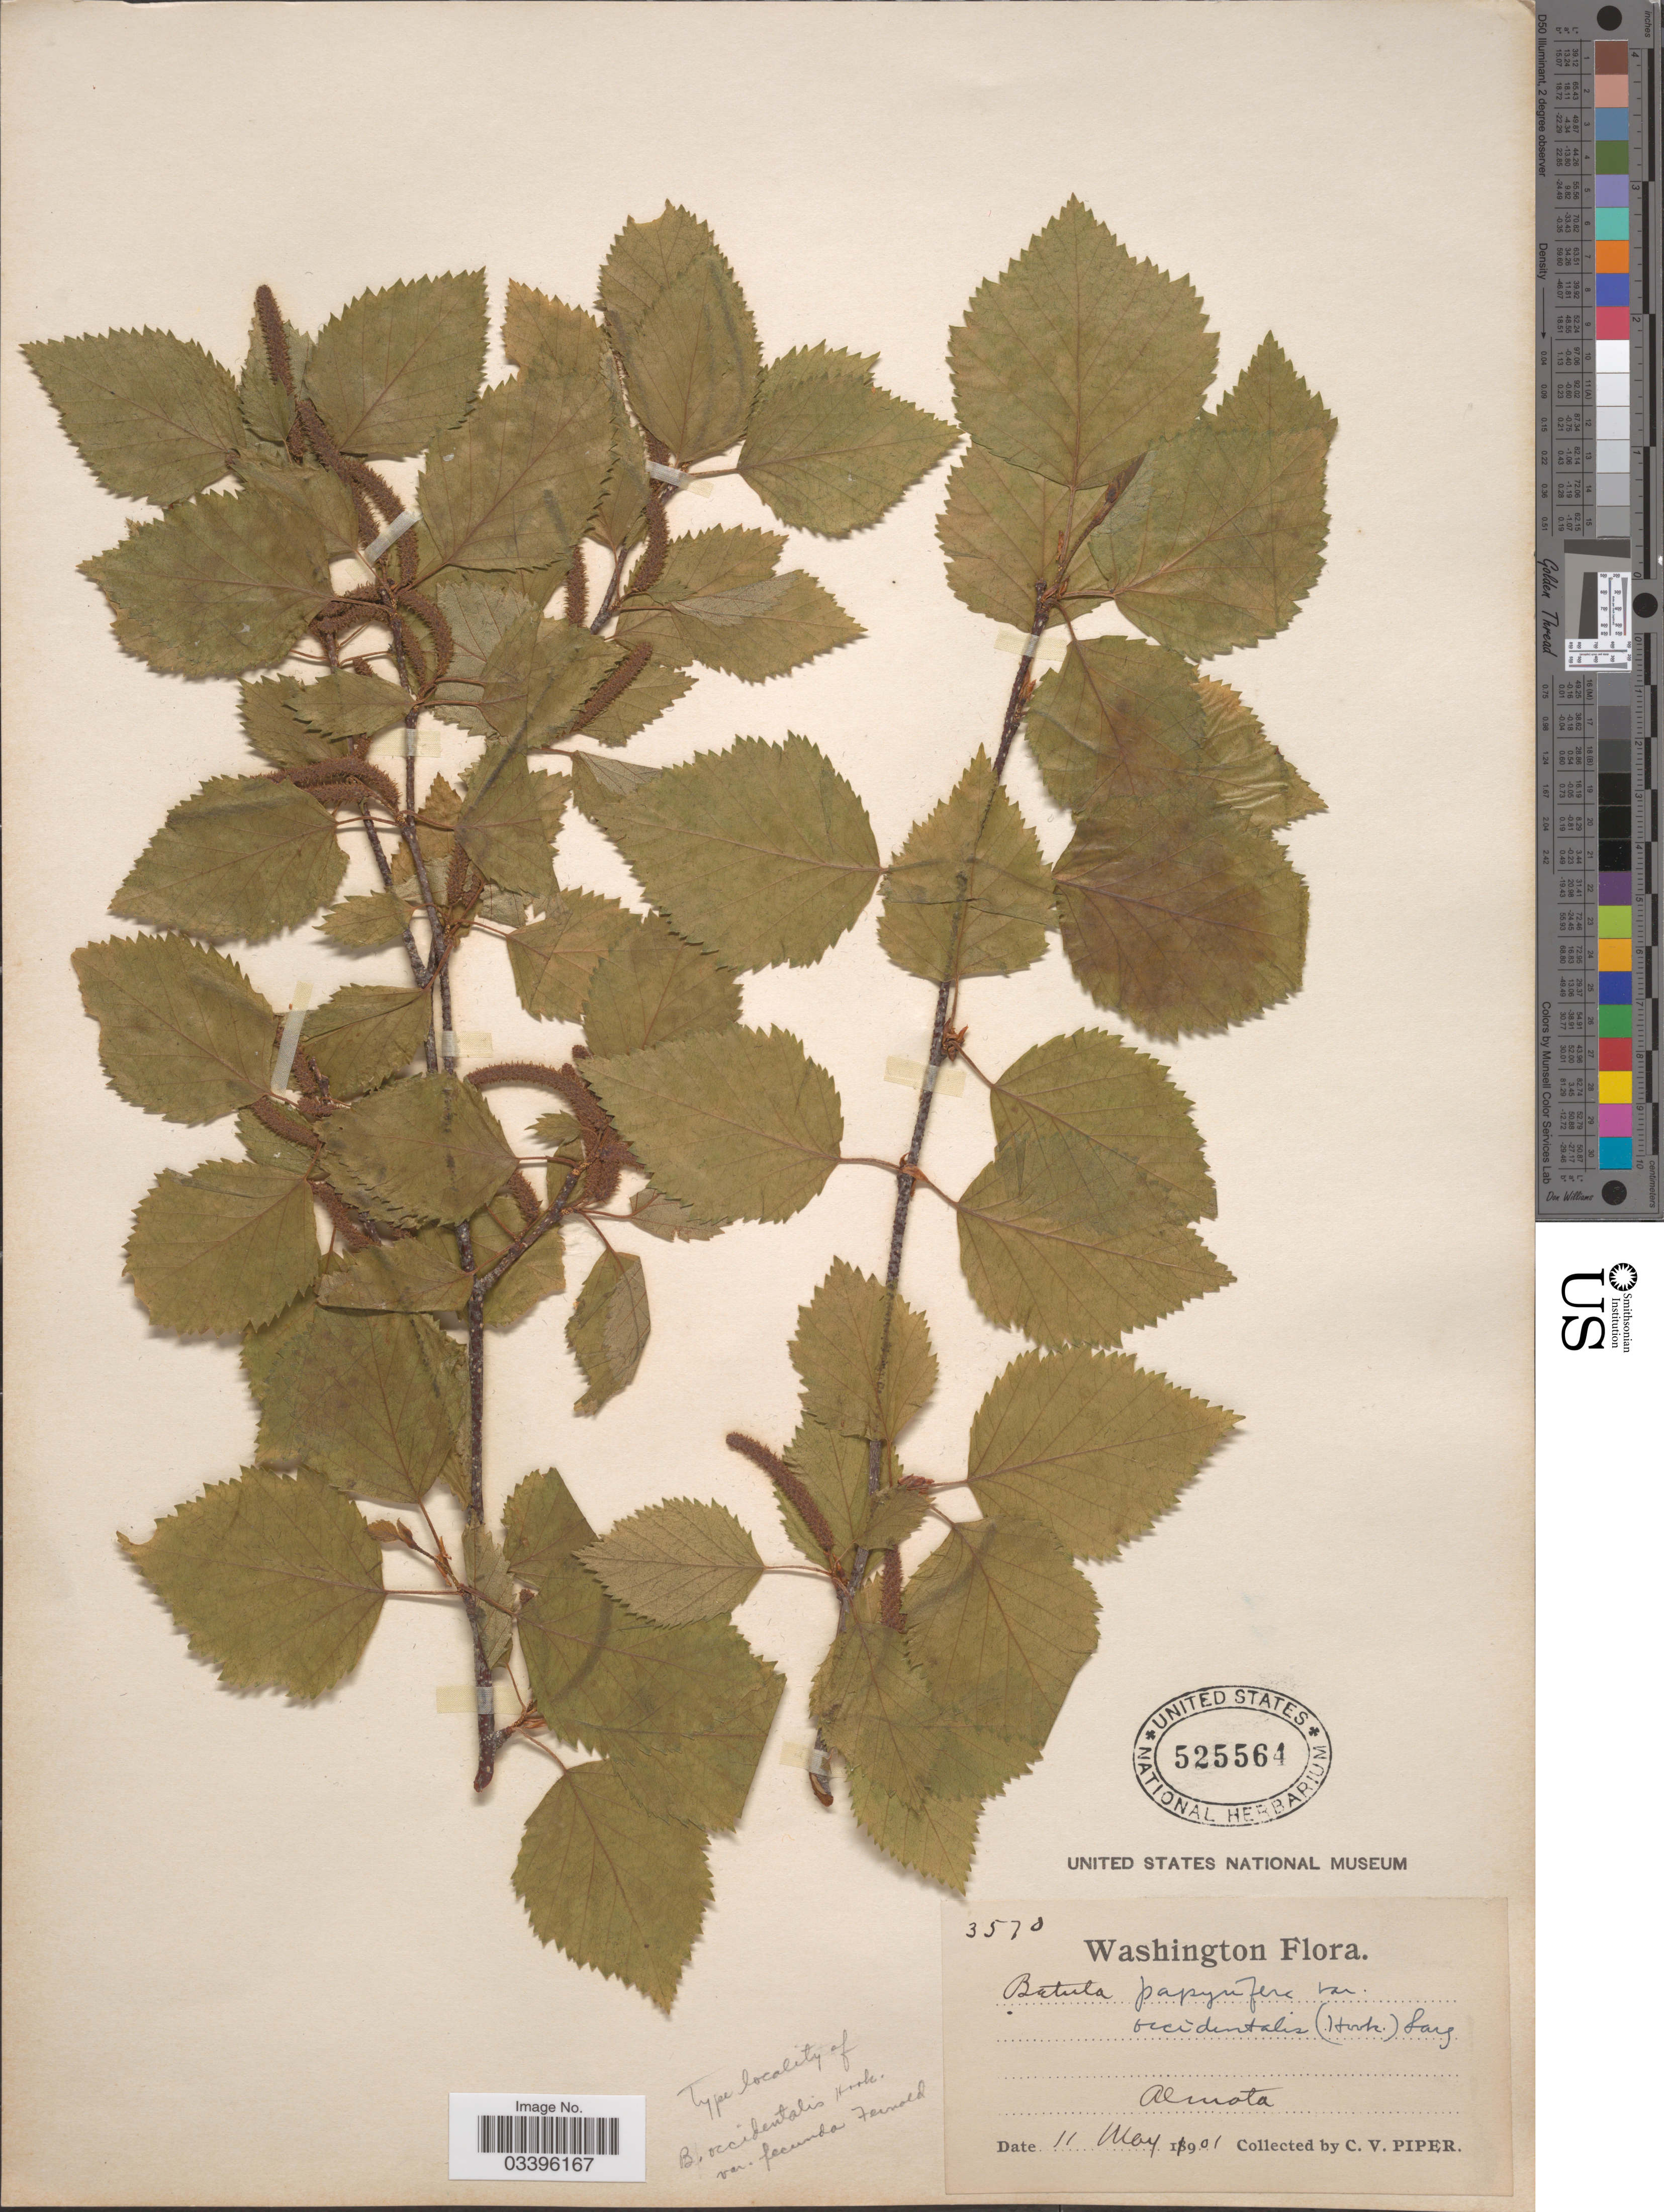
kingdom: Plantae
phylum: Tracheophyta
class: Magnoliopsida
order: Fagales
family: Betulaceae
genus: Betula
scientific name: Betula occidentalis var. fecunda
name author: Fernald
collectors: C. V. Piper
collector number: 3570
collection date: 1901-05-11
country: United States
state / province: Washington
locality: Almata.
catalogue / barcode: US 525564